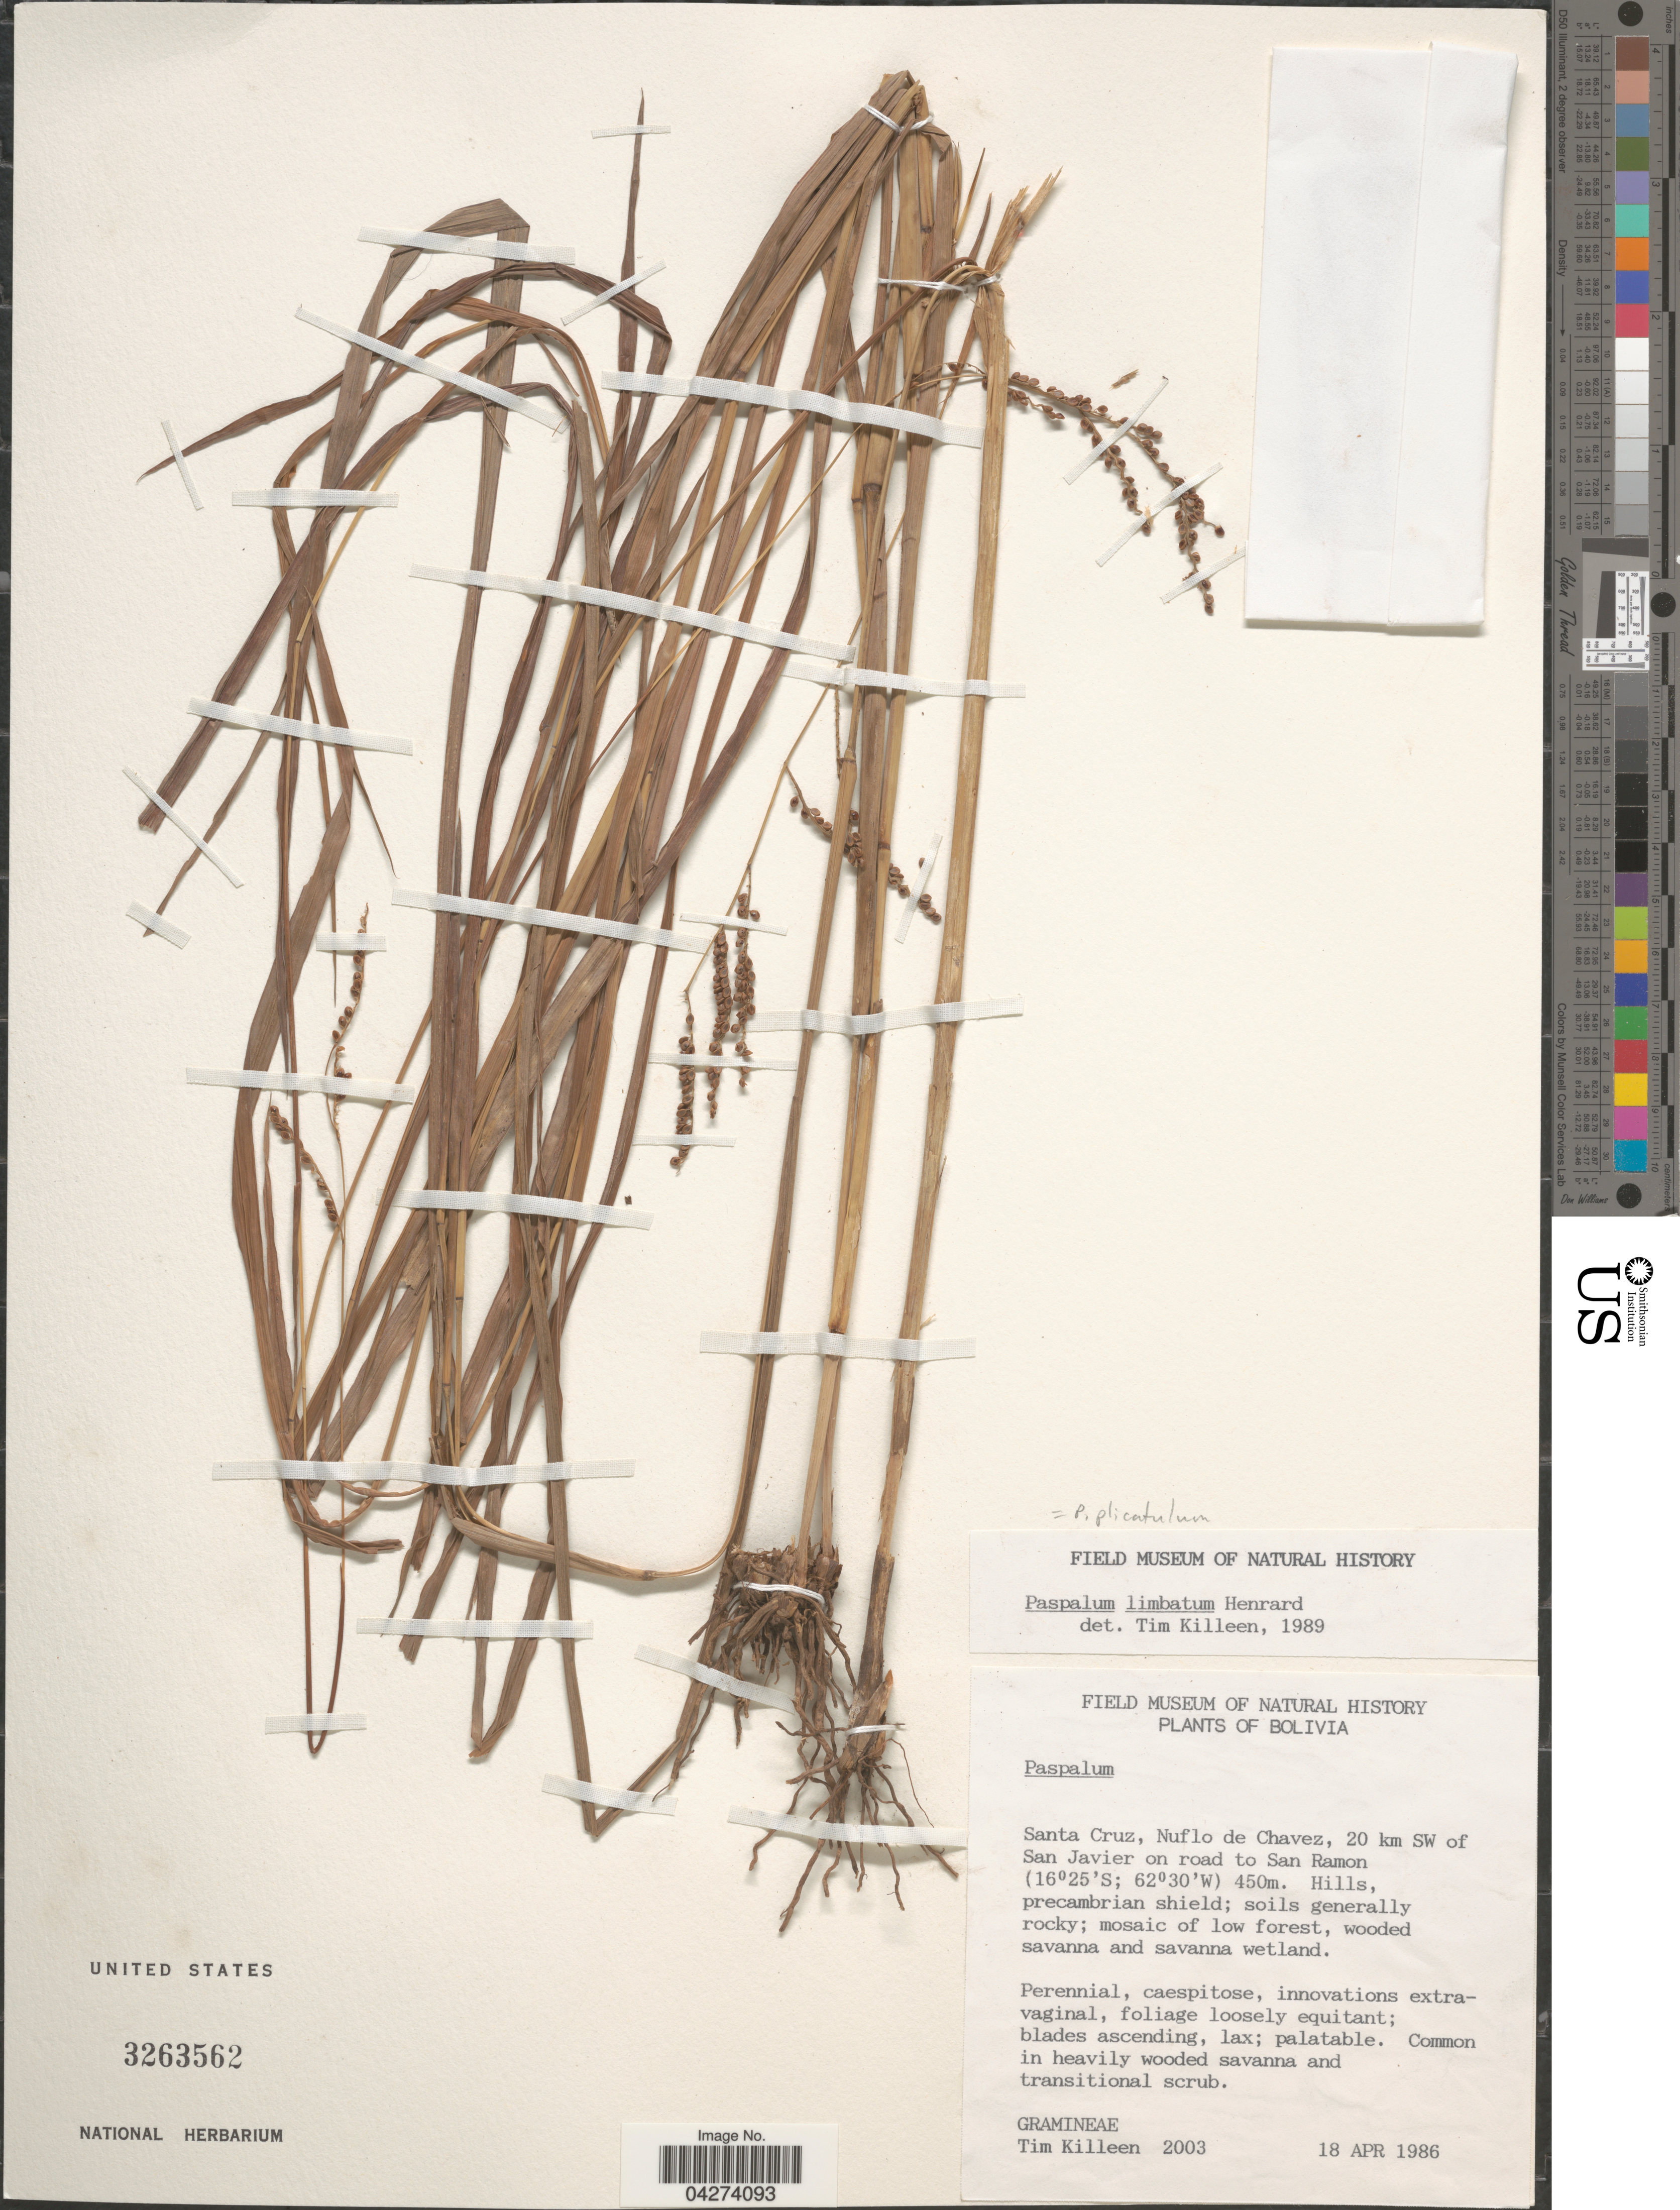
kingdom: Plantae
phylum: Tracheophyta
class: Liliopsida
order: Poales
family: Poaceae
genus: Paspalum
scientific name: Paspalum plicatulum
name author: Michx.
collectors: T. J. Killeen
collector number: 2003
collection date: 1986-04-18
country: Bolivia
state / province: Santa Cruz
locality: Nuflo de Chavez, 20 km SW of San Javier on road to San Ramon.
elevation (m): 450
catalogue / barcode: US 3263562